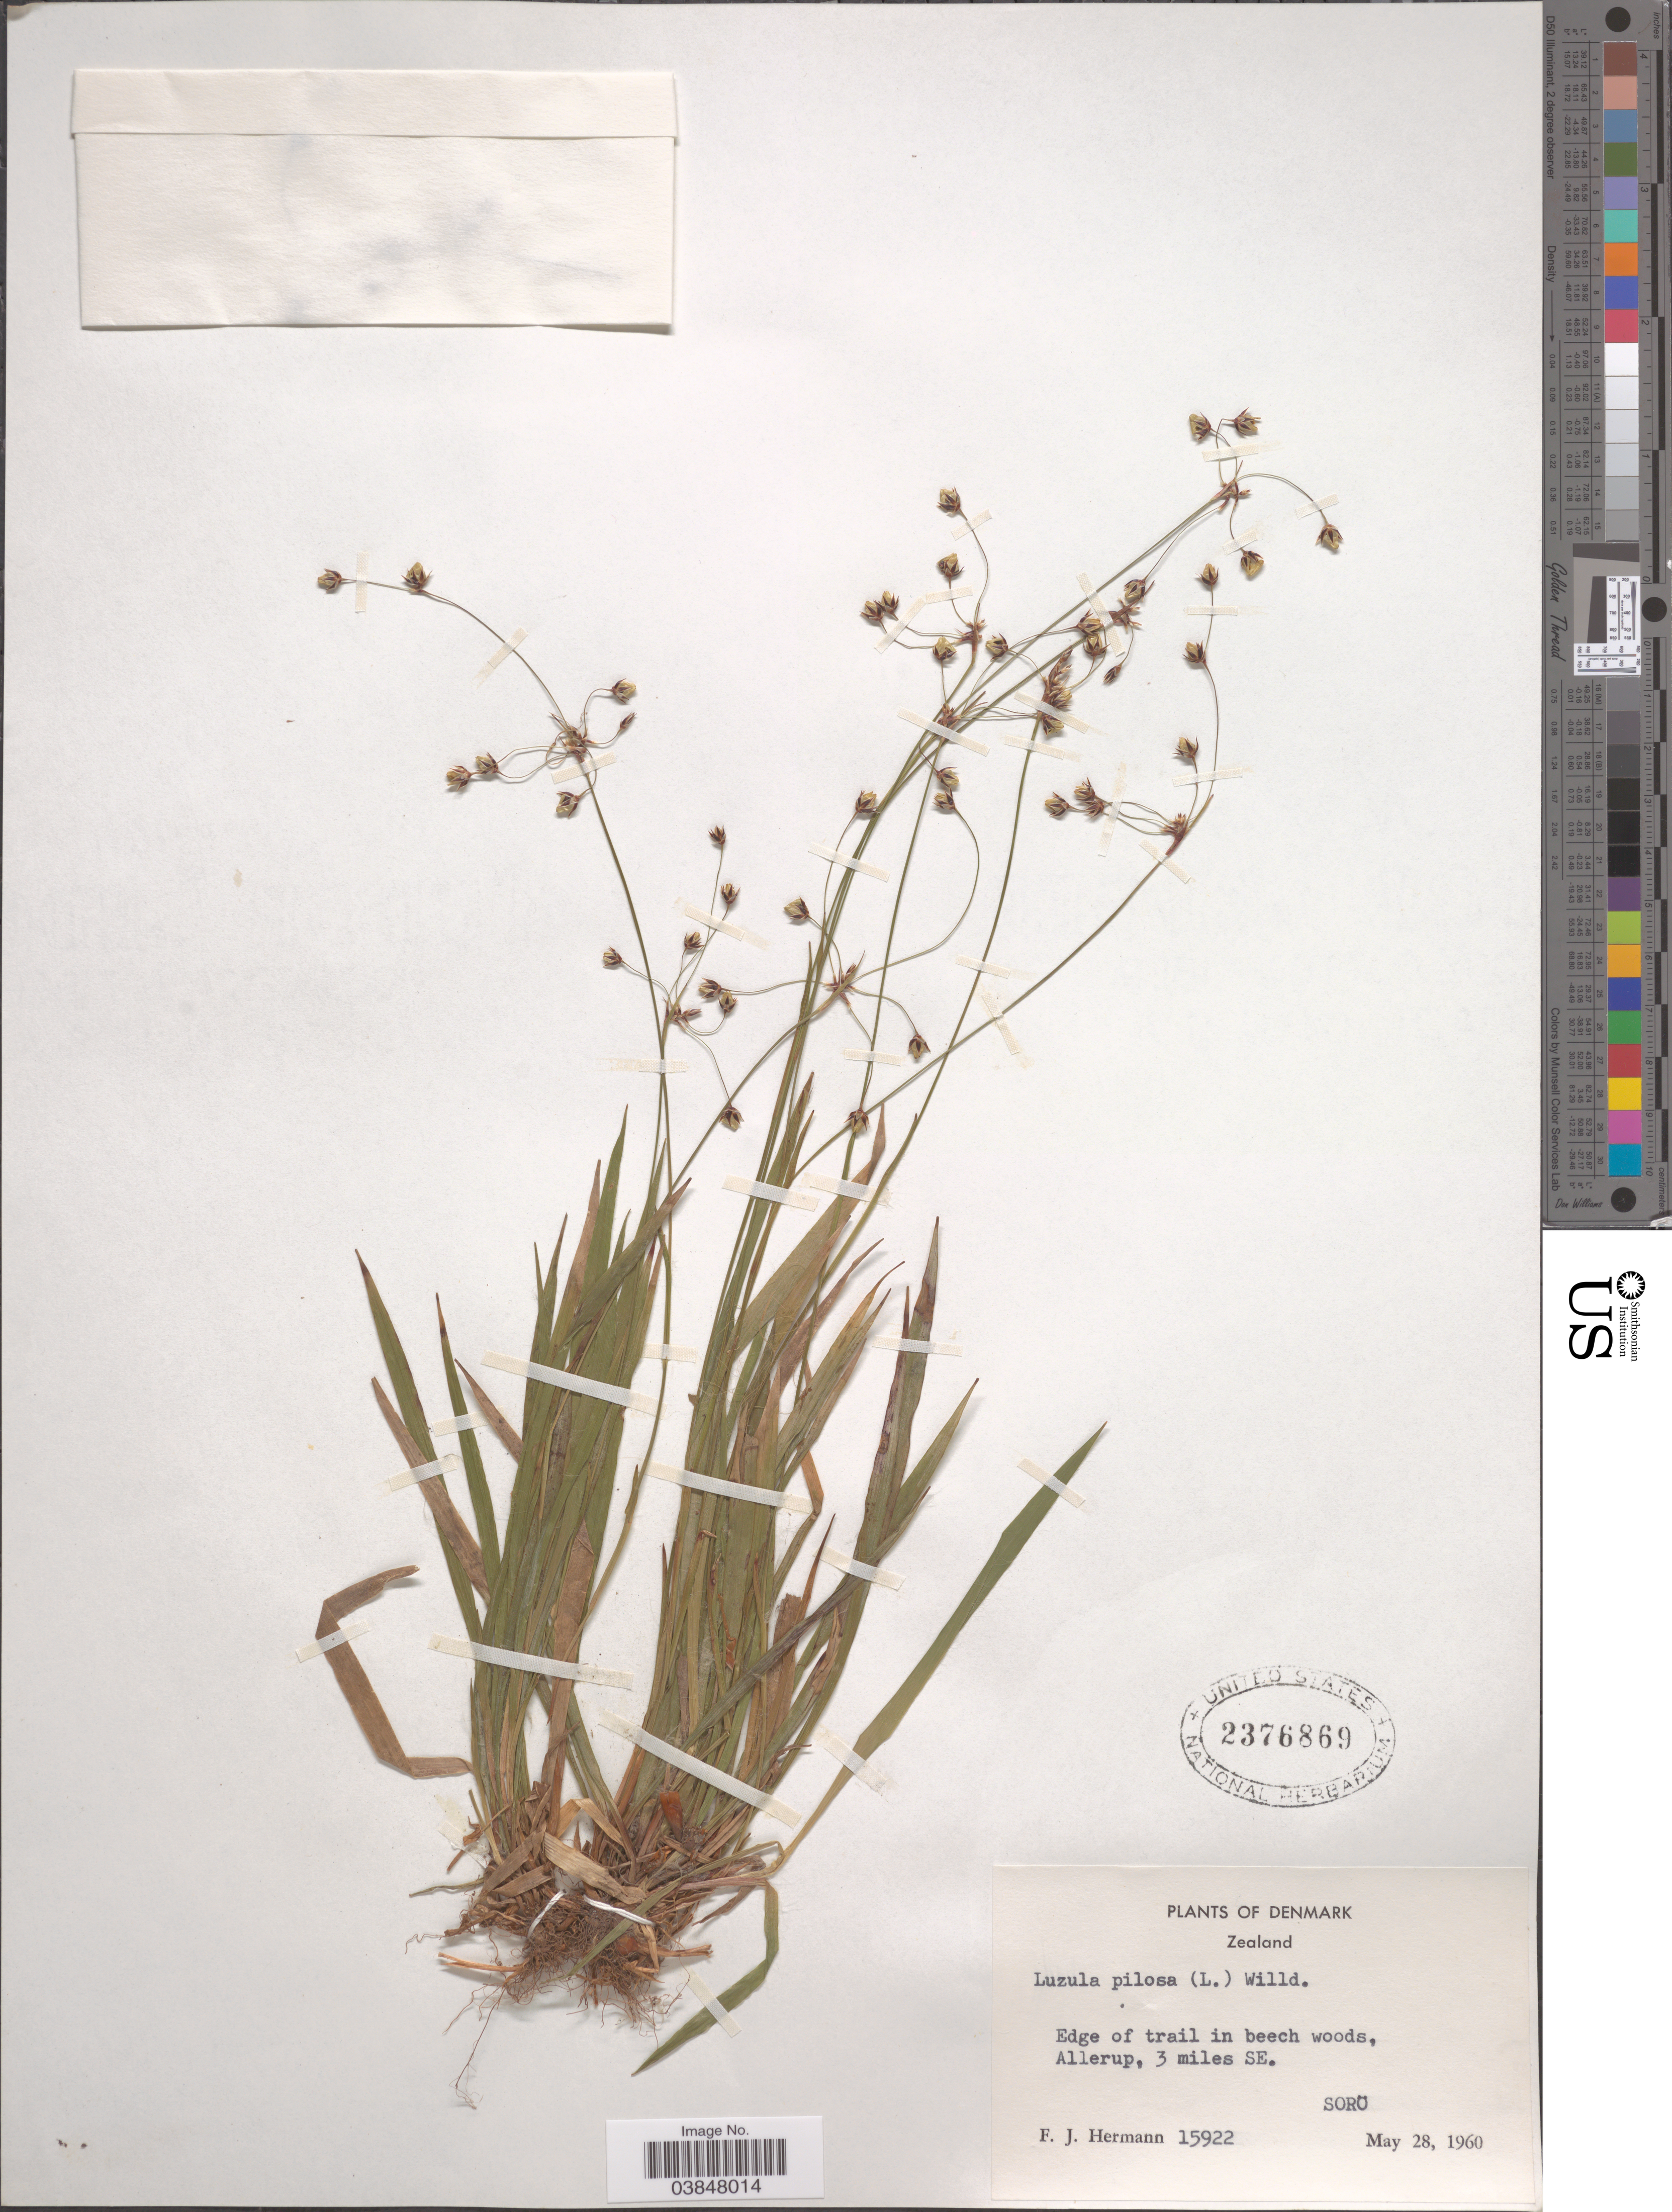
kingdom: Plantae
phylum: Tracheophyta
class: Liliopsida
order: Poales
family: Juncaceae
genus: Luzula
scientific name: Luzula pilosa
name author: (L.) Willd.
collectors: F. J. Hermann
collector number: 15922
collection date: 1960-05-28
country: Denmark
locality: Zealand. Edge of trail in beech woods, Allerup, 3 miles SE. Soro.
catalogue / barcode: US 2376869